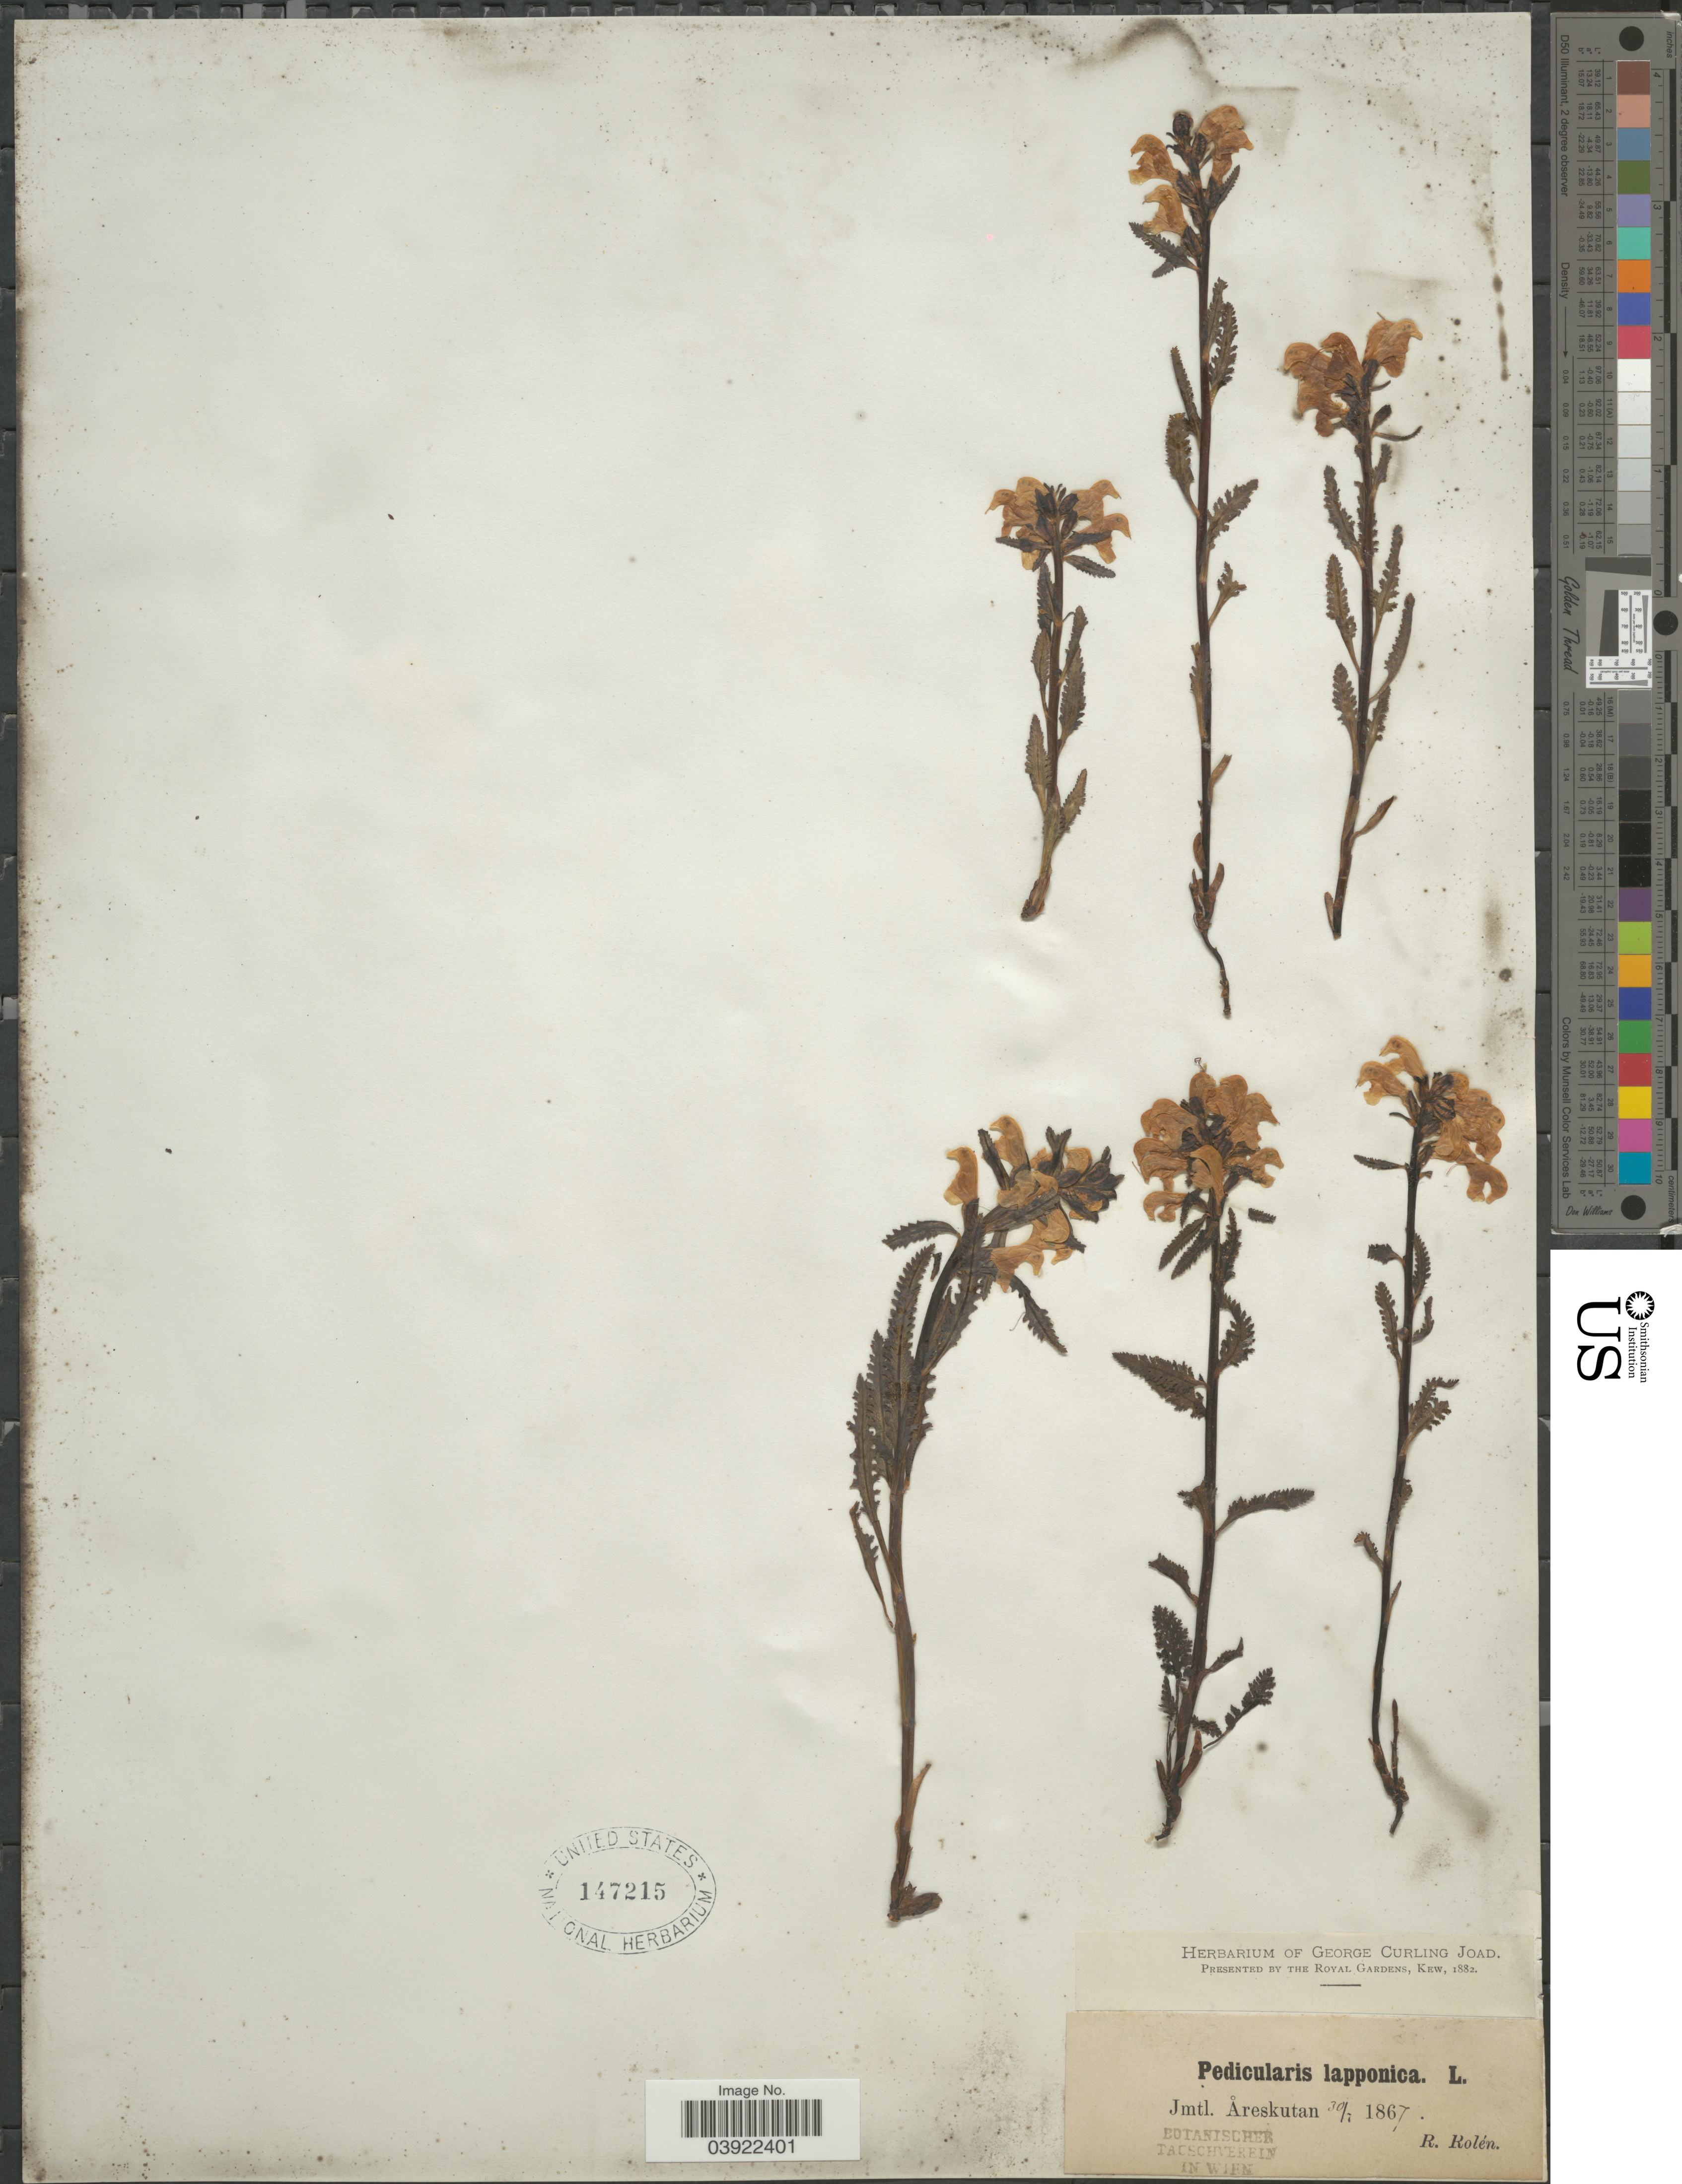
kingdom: Plantae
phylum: Tracheophyta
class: Magnoliopsida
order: Lamiales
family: Orobanchaceae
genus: Pedicularis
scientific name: Pedicularis labradorica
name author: Wirsing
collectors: R. Rolen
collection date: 1867-07-30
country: Austria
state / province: Wien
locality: Jmtl. Ǻreskutan.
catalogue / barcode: US 147215